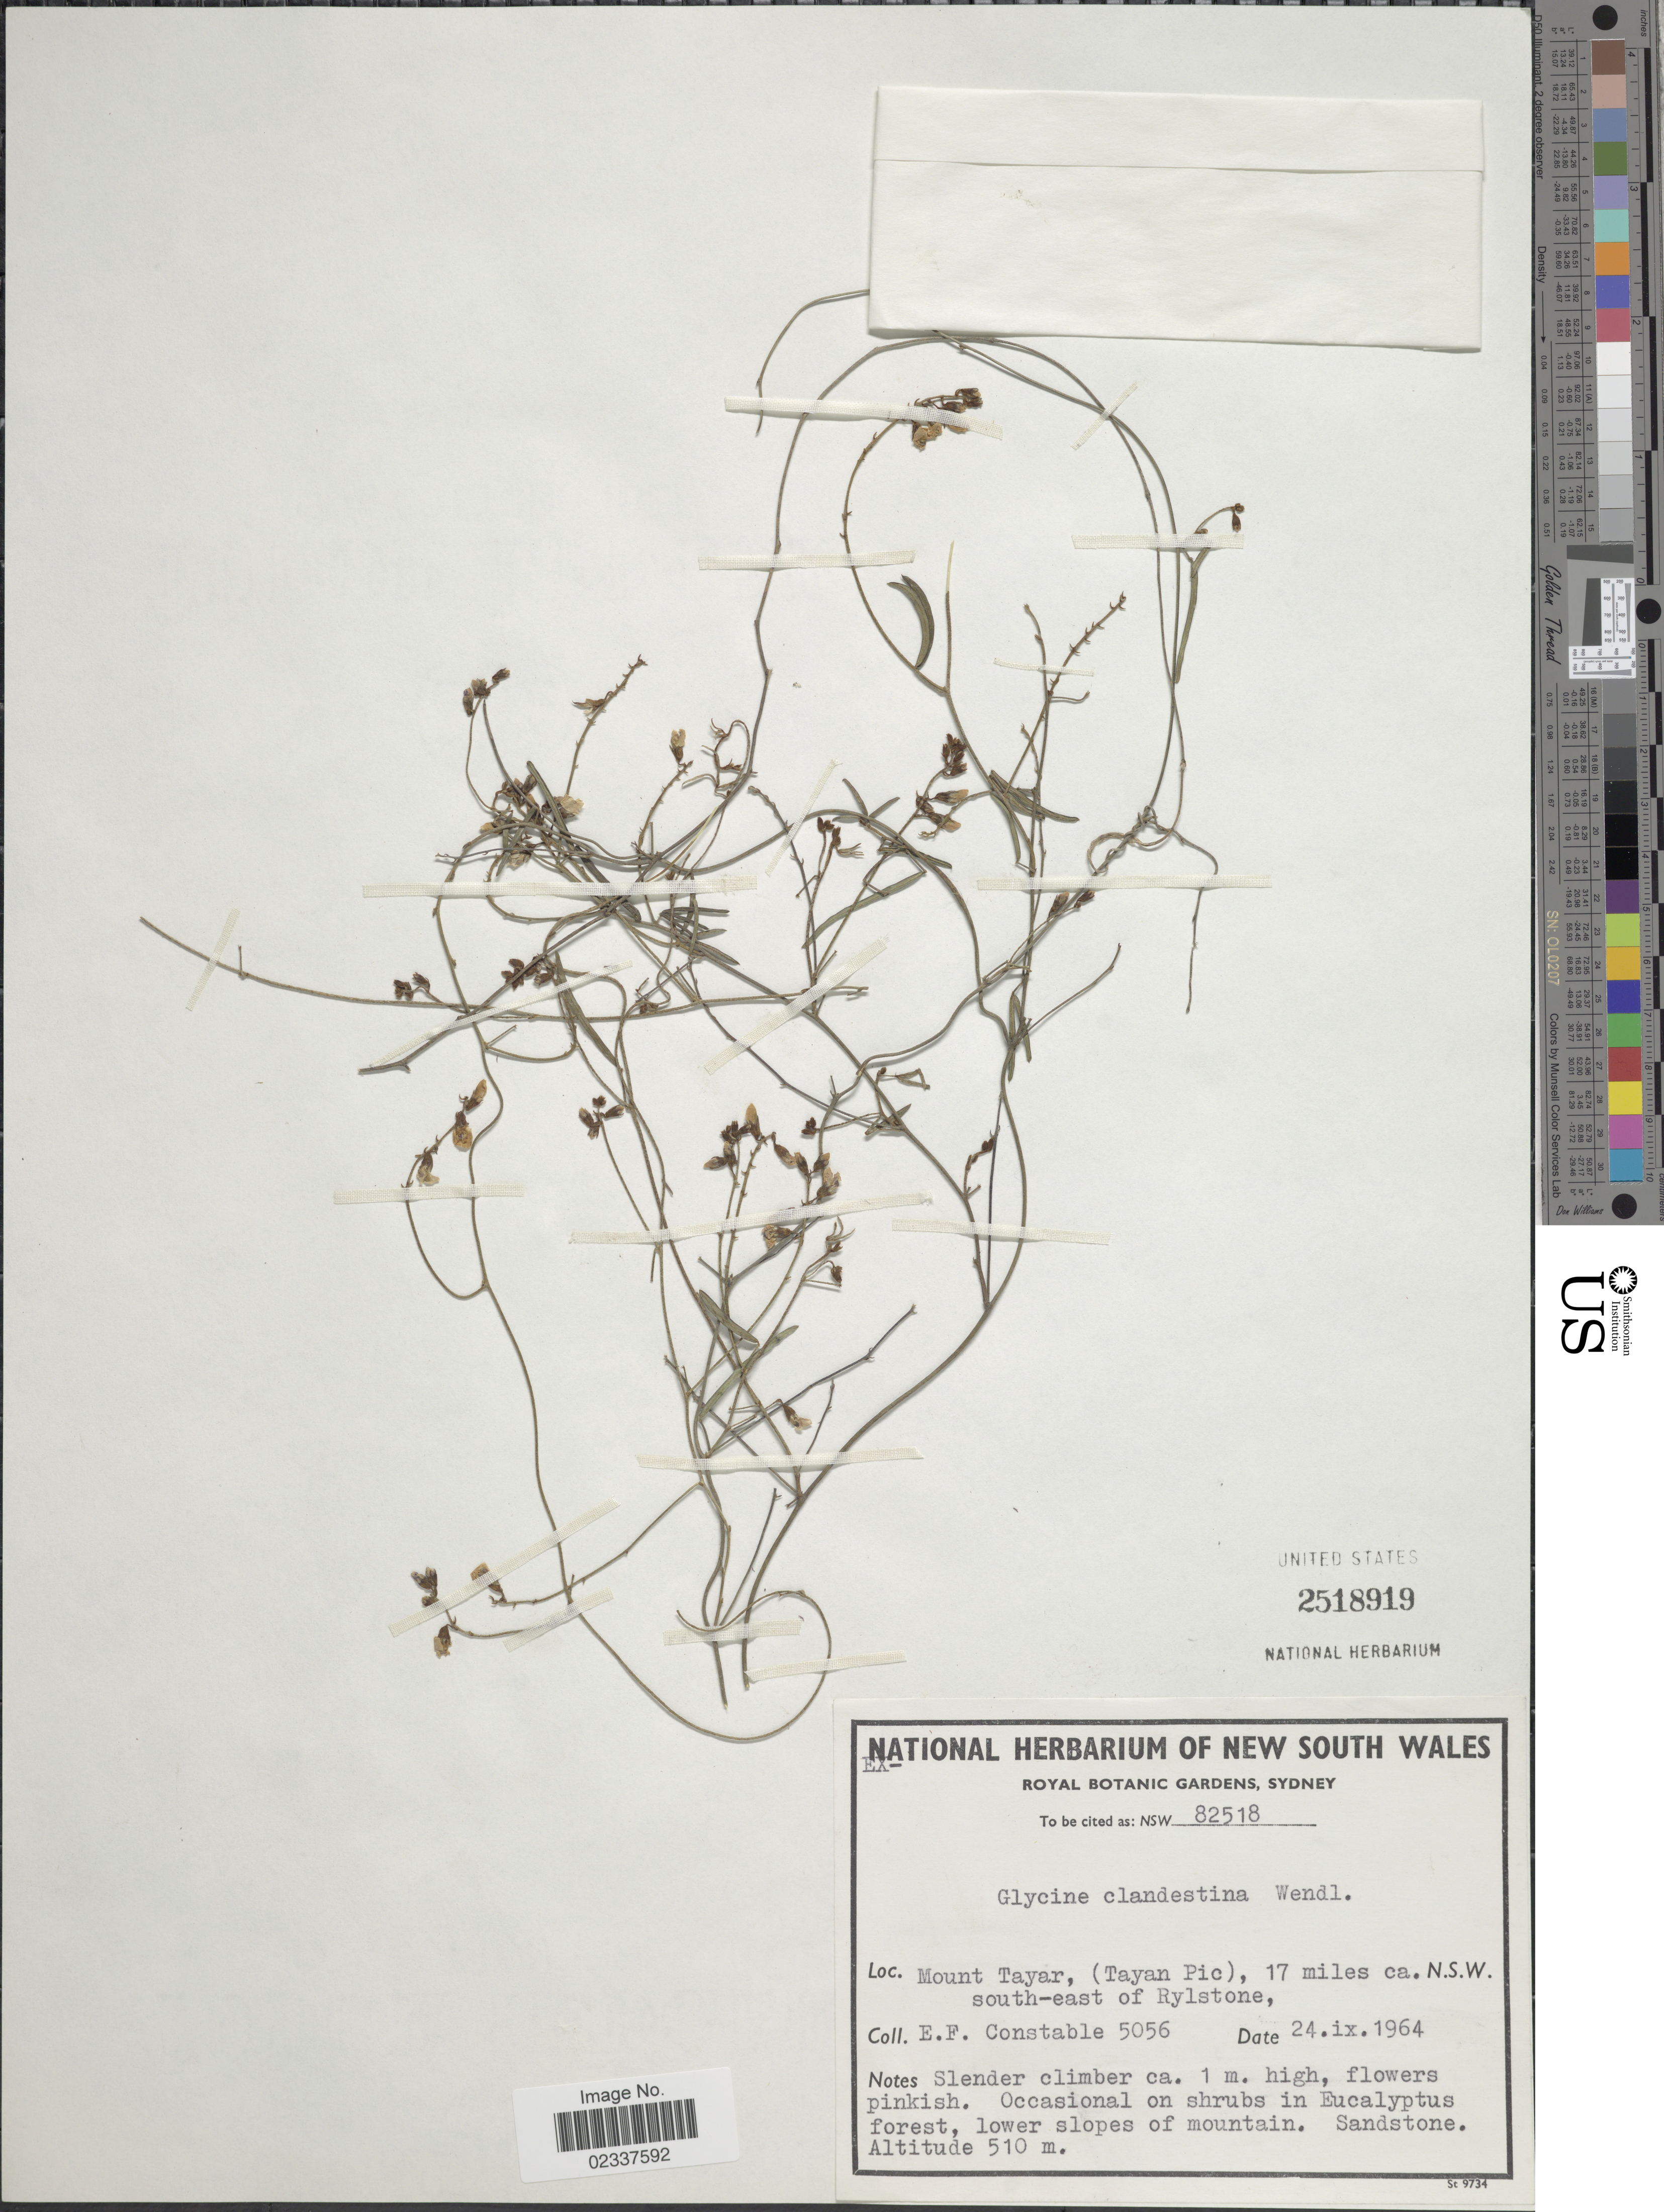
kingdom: Plantae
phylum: Tracheophyta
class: Magnoliopsida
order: Fabales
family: Fabaceae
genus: Glycine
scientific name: Glycine clandestina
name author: J.C. Wendl.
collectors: E. F. Constable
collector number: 5056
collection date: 1964-09-24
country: Australia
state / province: New South Wales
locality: Mount Tayar, (Tayan Pic), 17 miles ca. NSW south-east of Rylstone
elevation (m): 510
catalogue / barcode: US 2518919